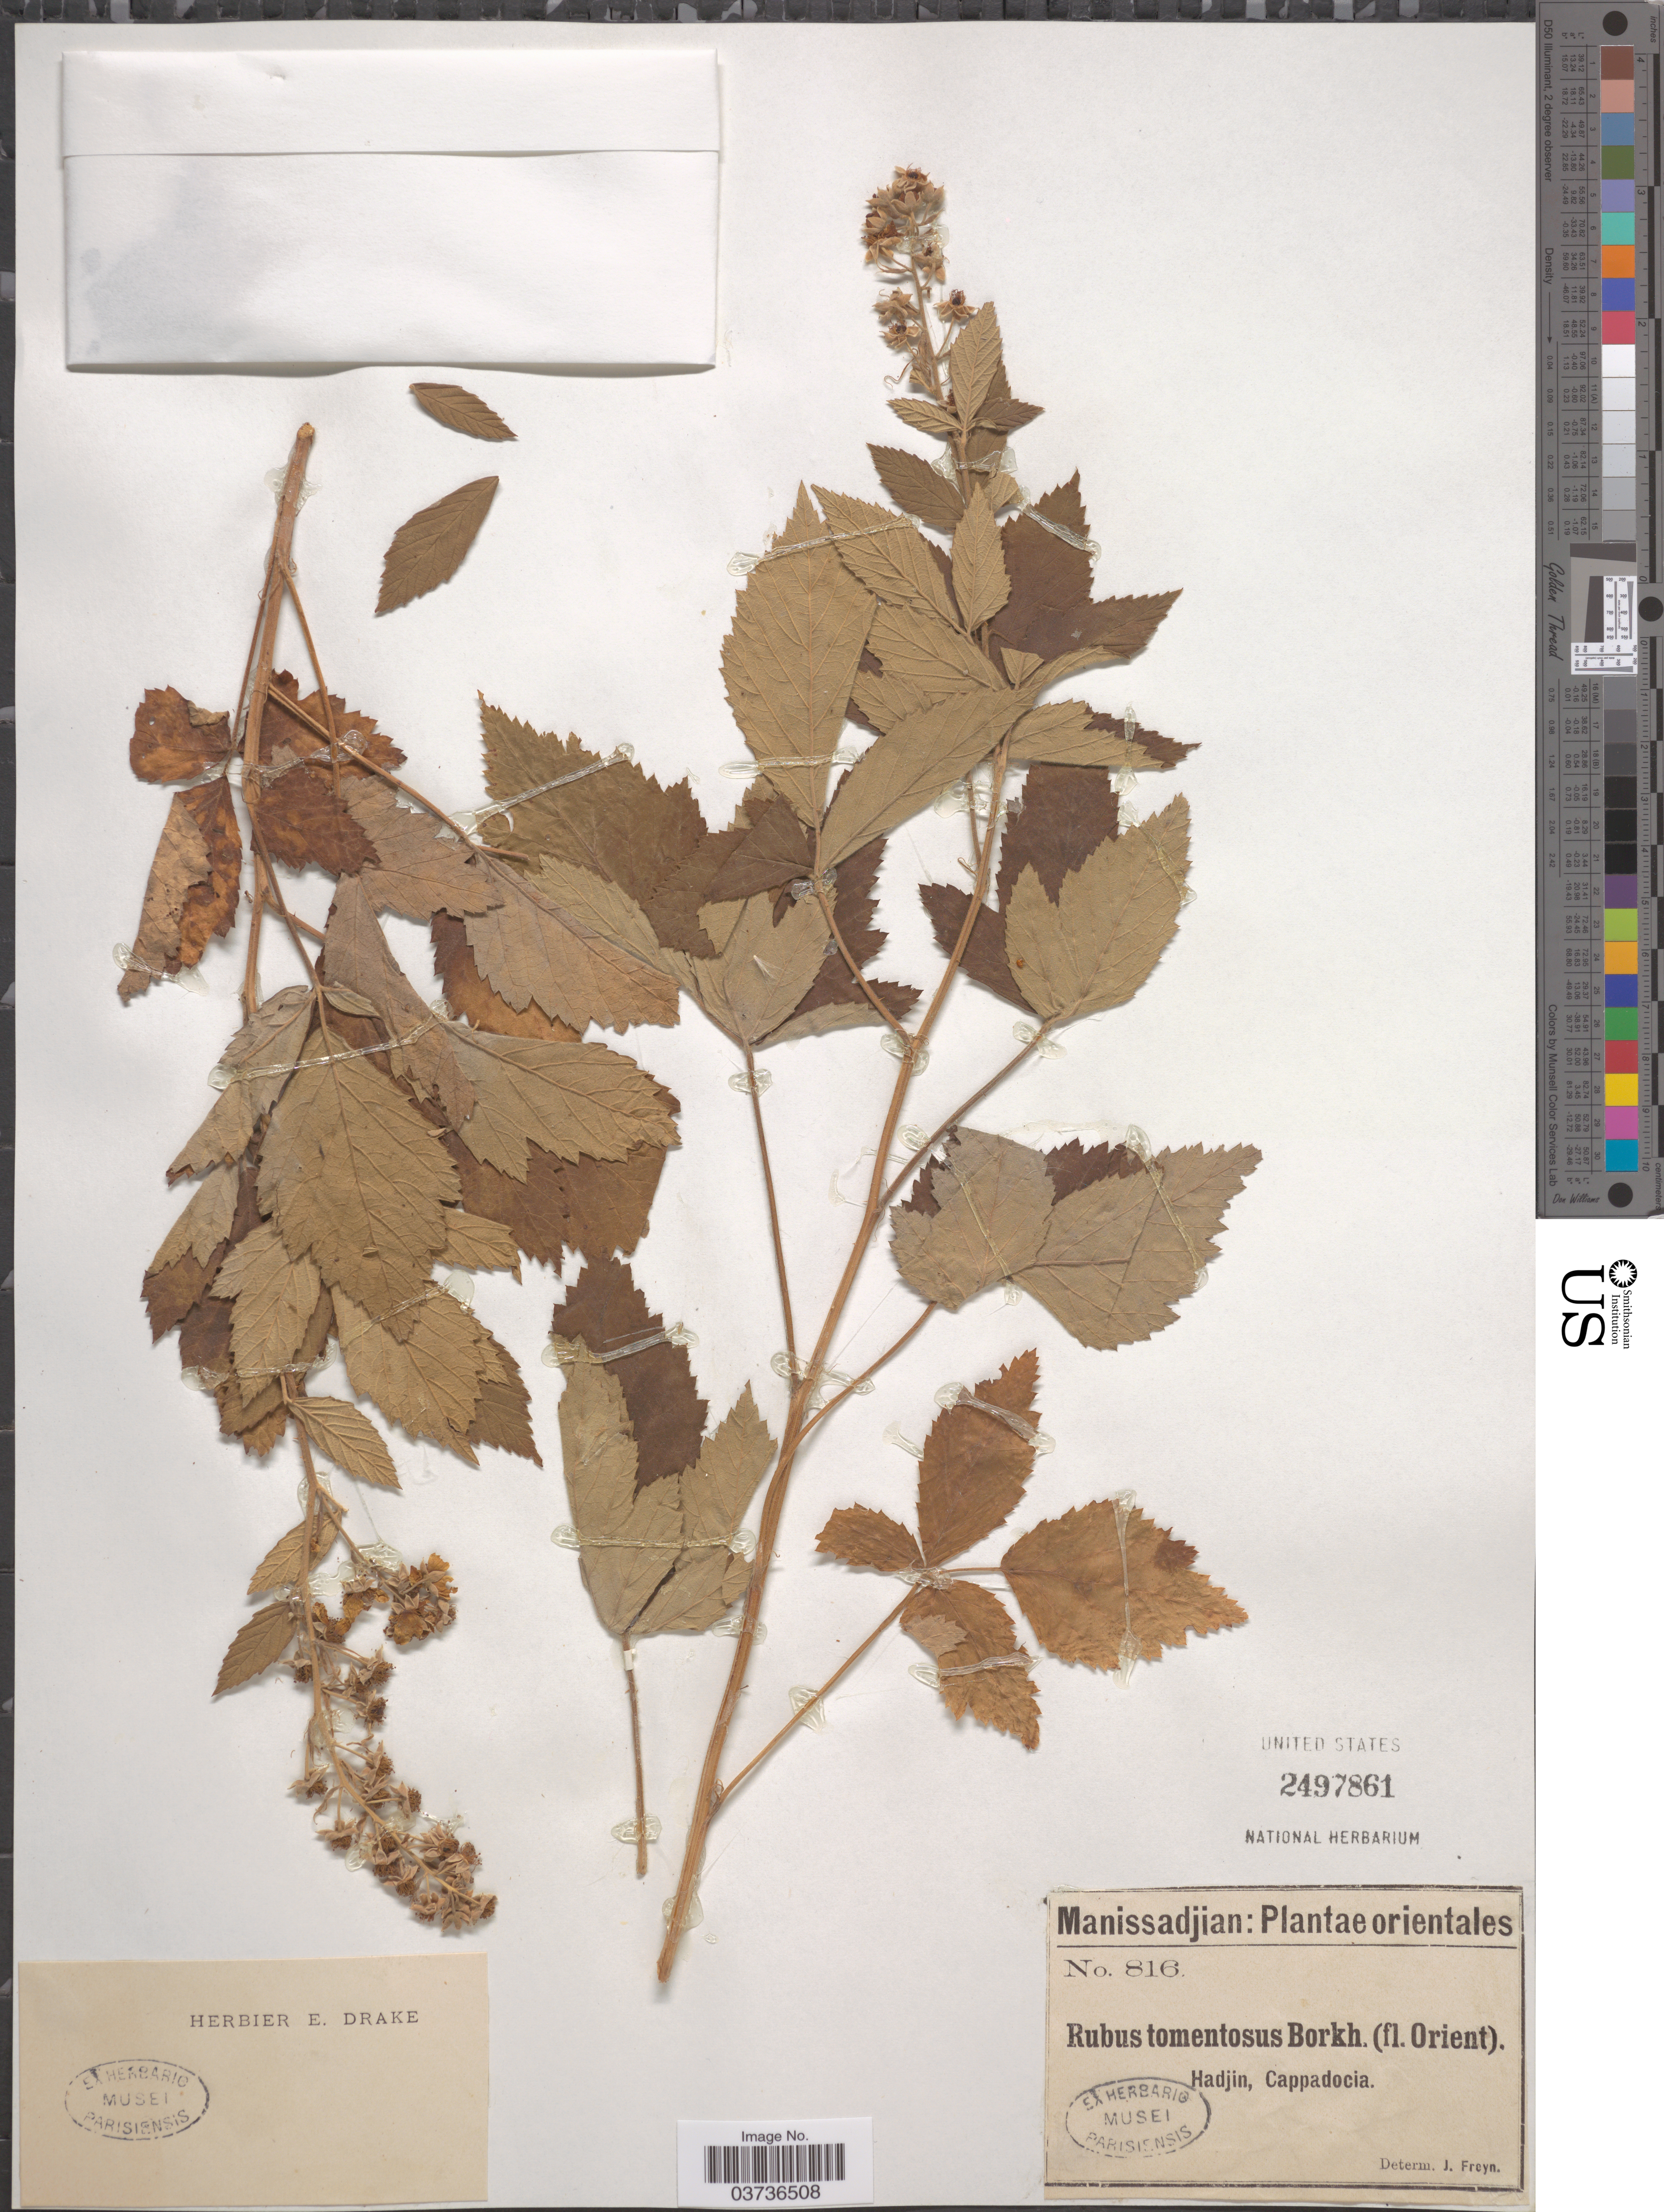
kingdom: Plantae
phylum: Tracheophyta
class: Magnoliopsida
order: Rosales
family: Rosaceae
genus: Rubus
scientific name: Rubus tomentosus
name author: Borkh.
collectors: -. Manissadjian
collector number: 816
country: Turkey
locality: Orientales. Hadjin, Cappadocia.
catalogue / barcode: US 2497861